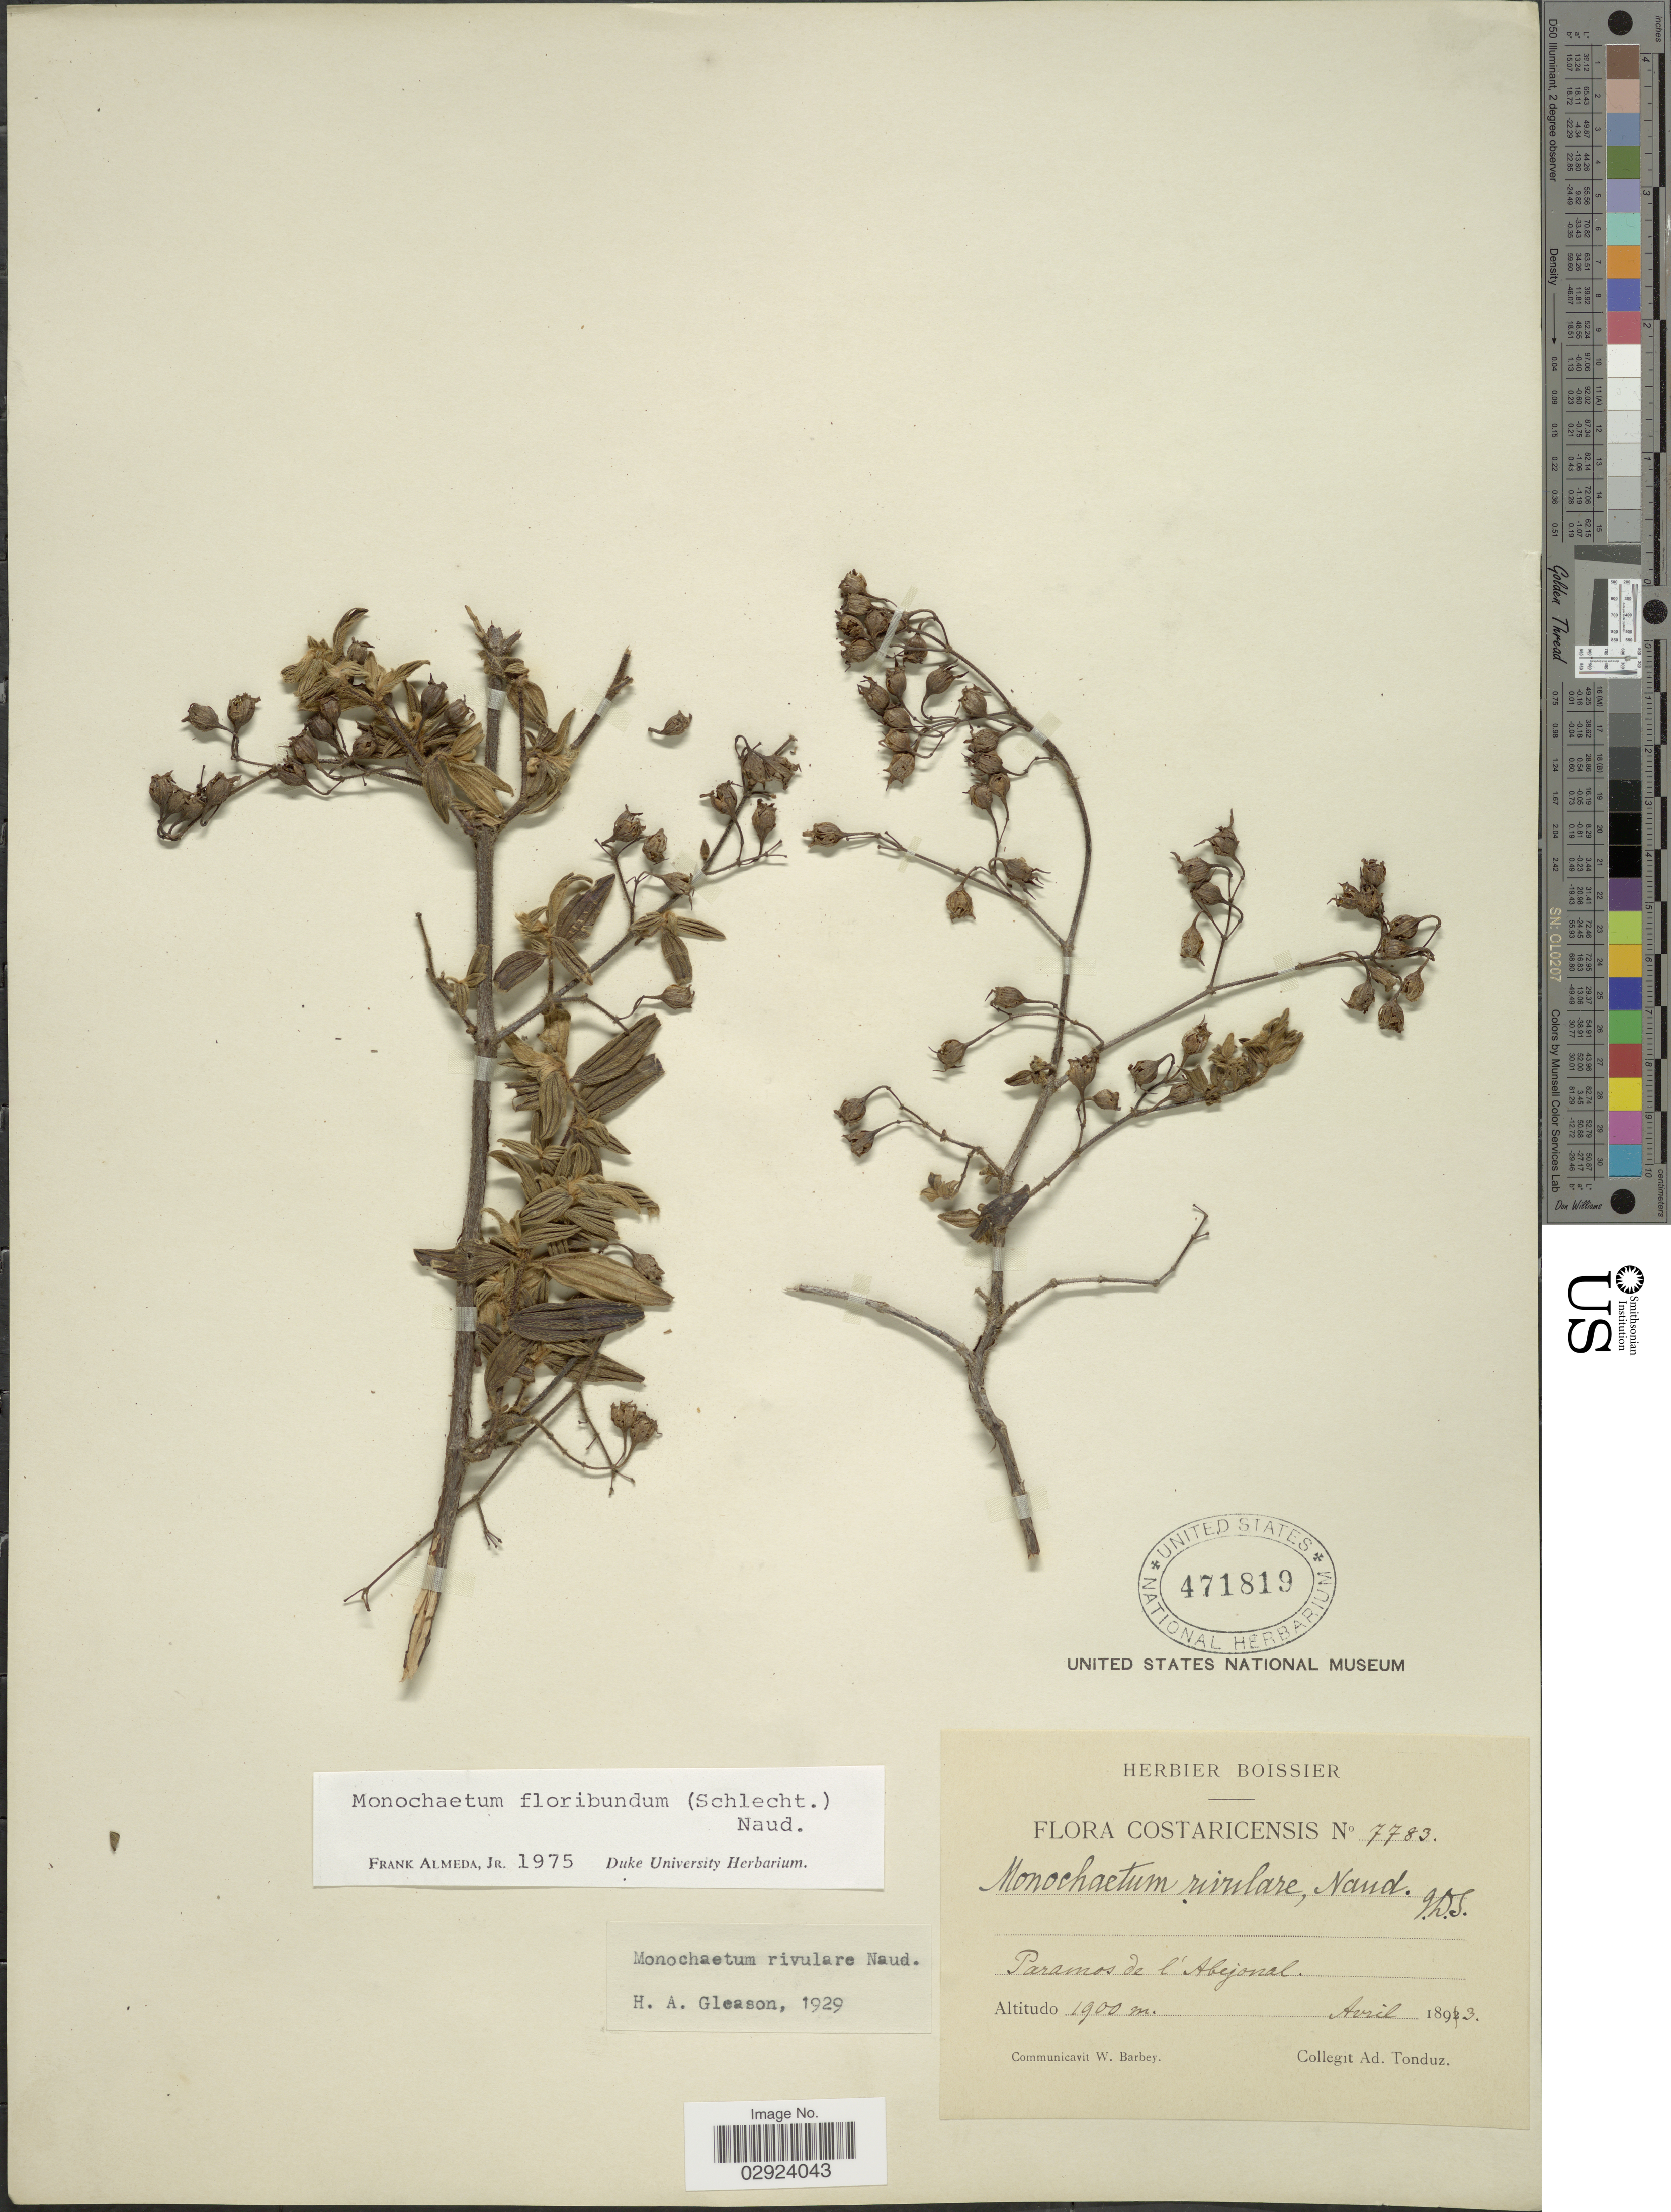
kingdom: Plantae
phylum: Tracheophyta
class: Magnoliopsida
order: Myrtales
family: Melastomataceae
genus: Monochaetum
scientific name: Monochaetum floribundum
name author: (Schltdl.) Naudin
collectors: A. Tonduz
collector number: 7783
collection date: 1893-04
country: Costa Rica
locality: Paramos de l'Abejonal.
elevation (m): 1900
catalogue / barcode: US 471819